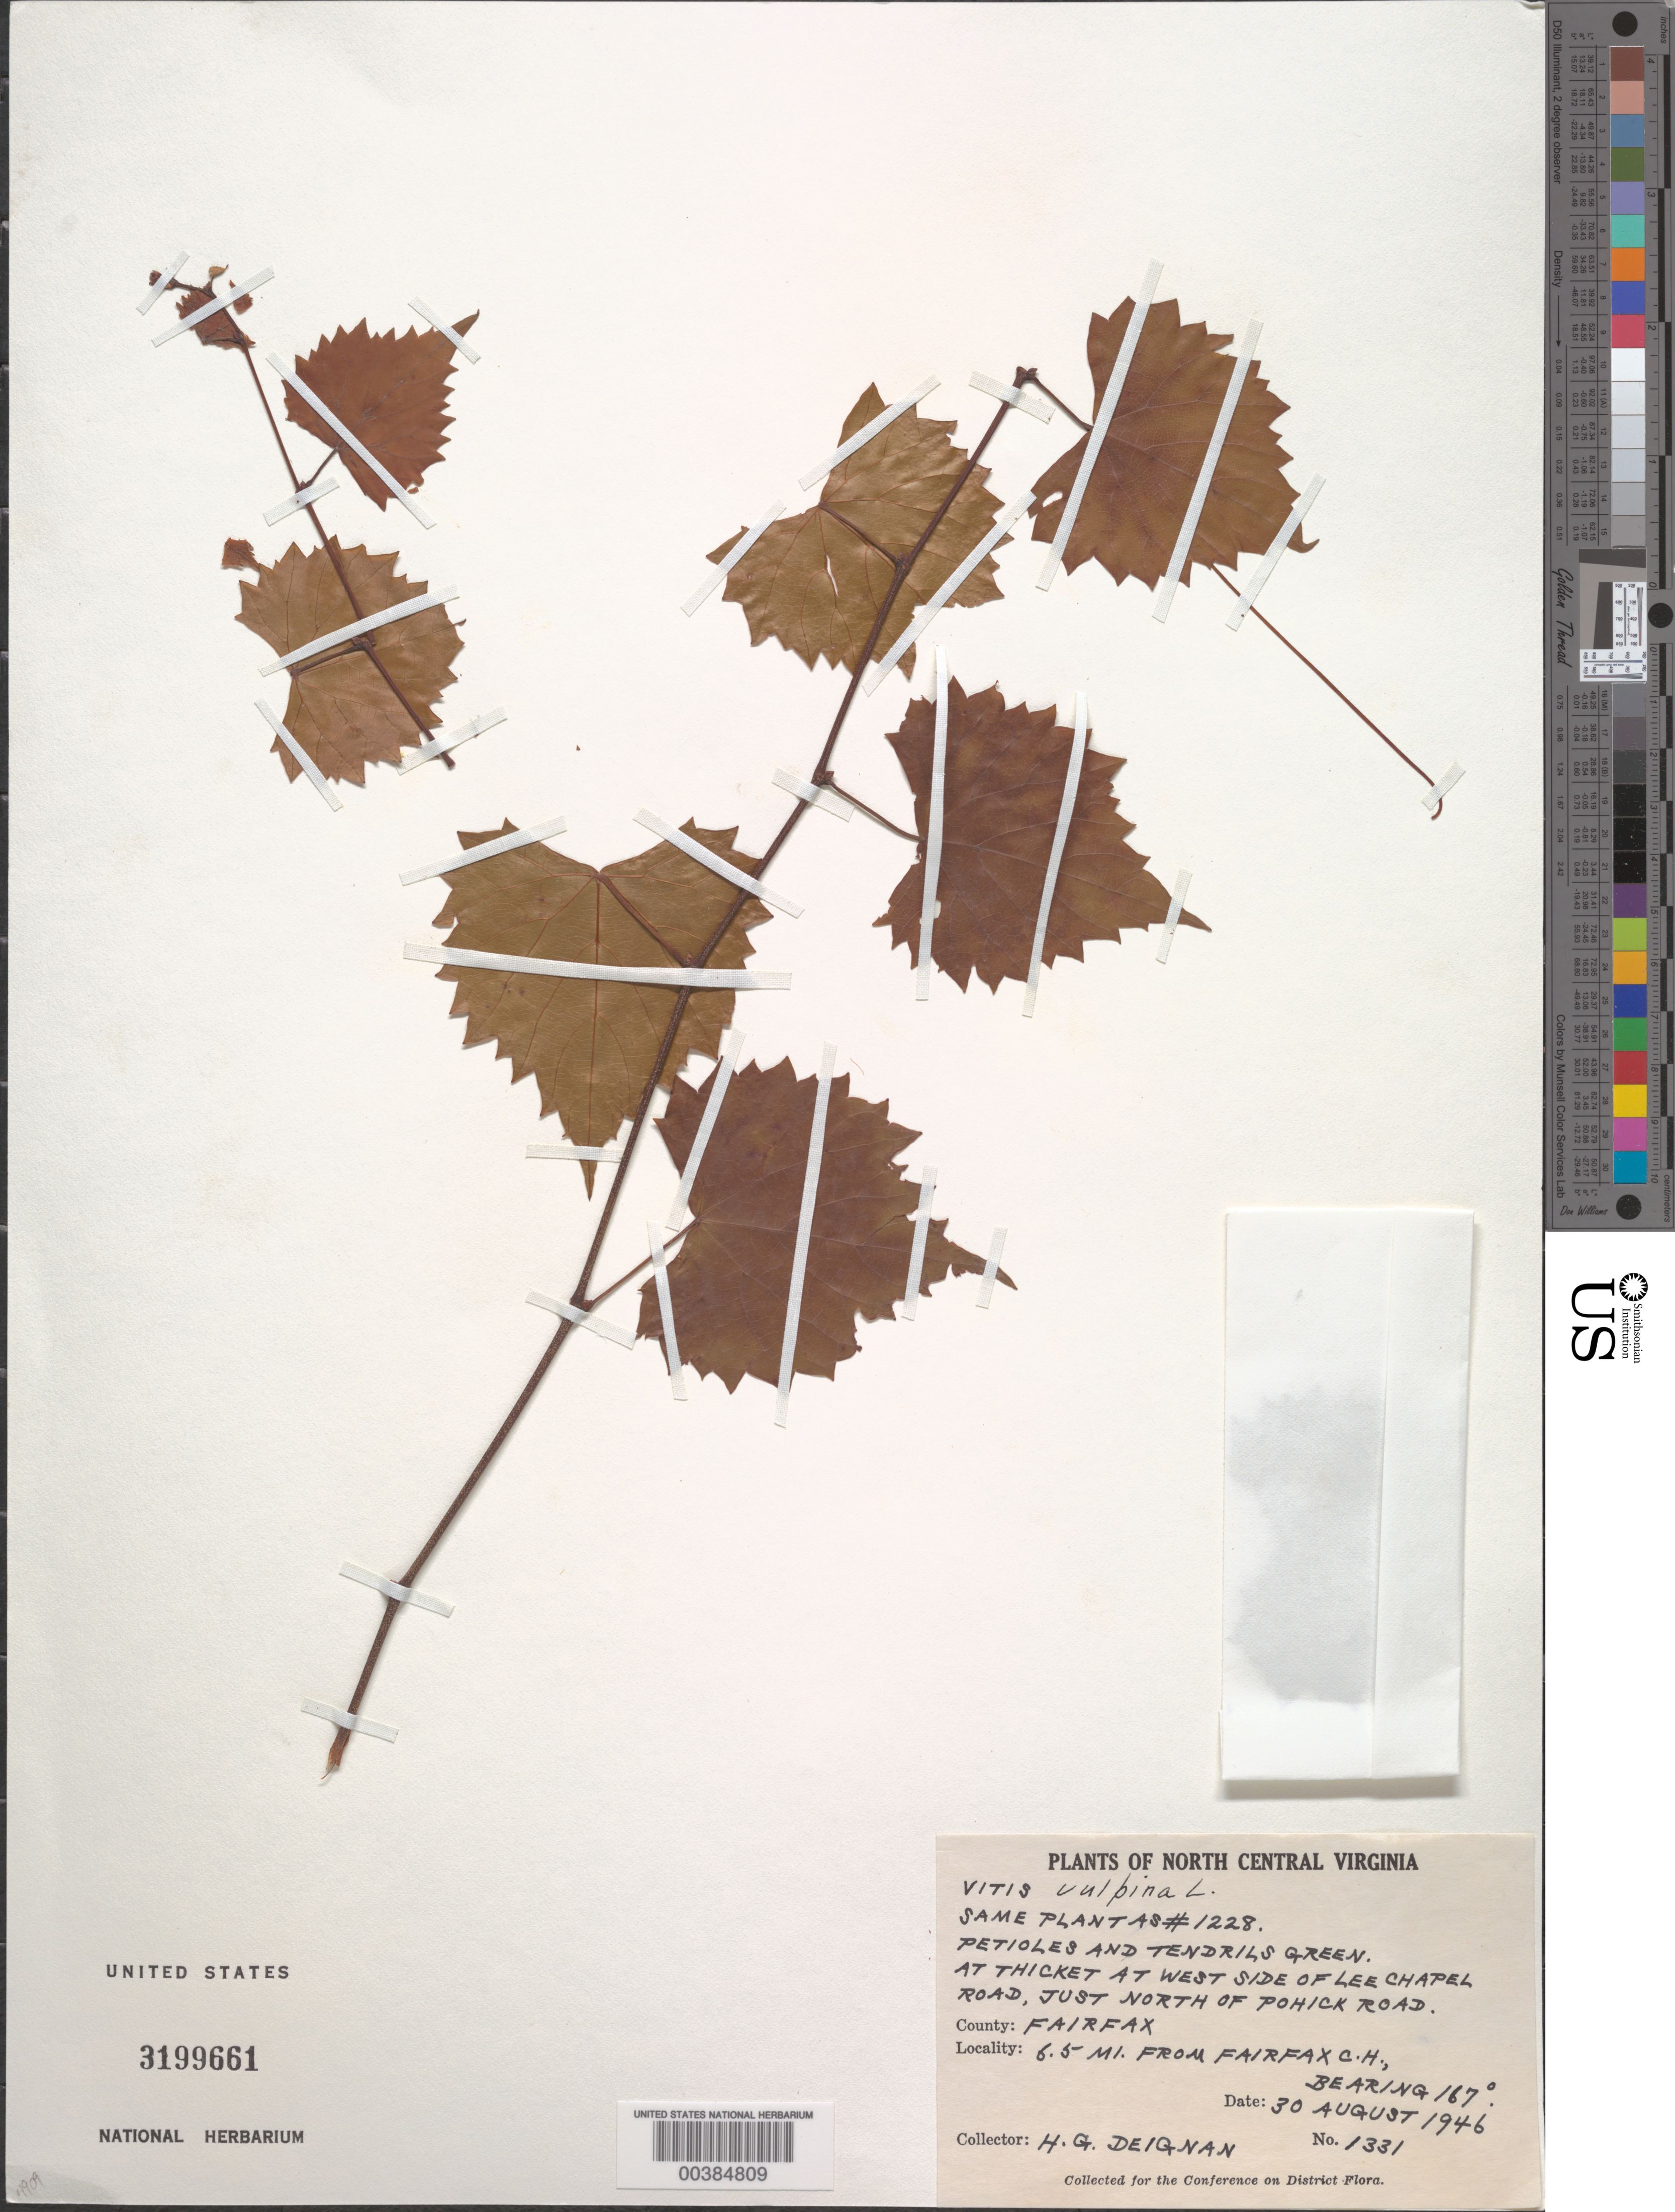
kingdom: Plantae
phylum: Tracheophyta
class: Magnoliopsida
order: Vitales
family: Vitaceae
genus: Vitis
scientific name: Vitis vulpina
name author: L.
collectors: H. Deignan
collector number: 1331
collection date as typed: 30 Aug 1946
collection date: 1946-08-30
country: United States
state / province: Virginia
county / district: Fairfax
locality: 6.25 M from Fairfax County Court House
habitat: Atthicket at w side of lee chapel road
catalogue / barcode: US 3199661